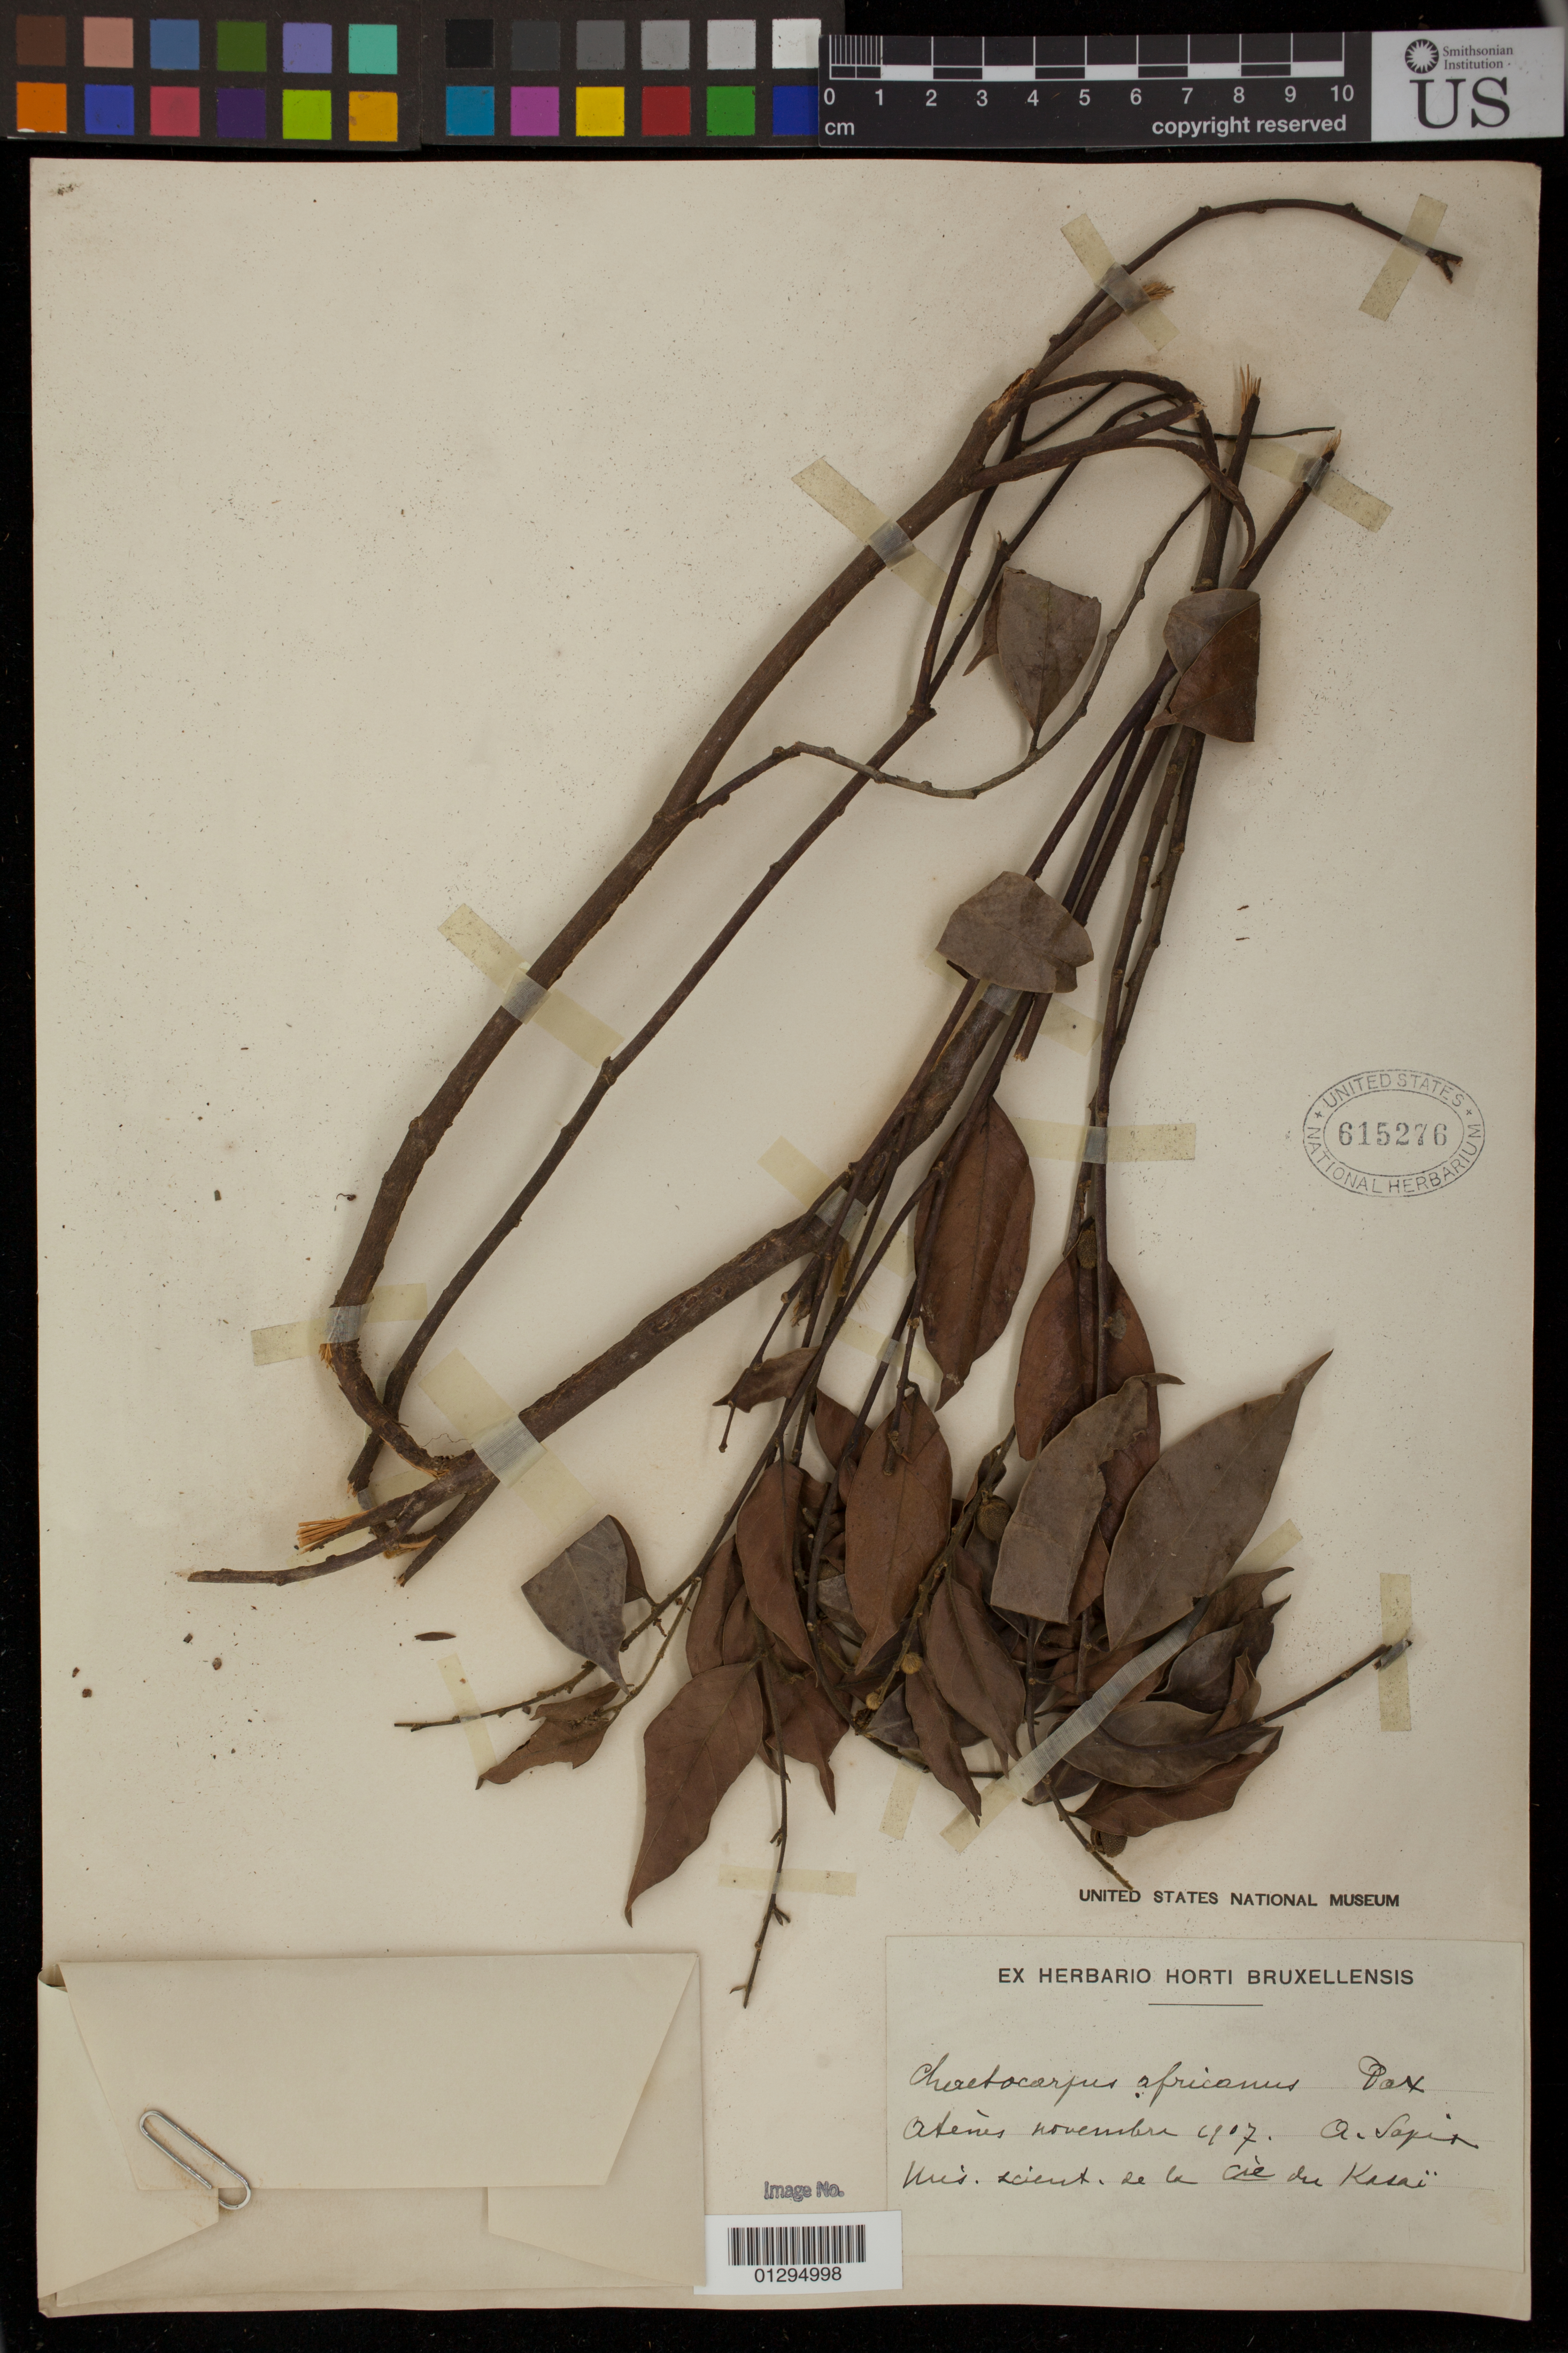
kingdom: Plantae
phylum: Tracheophyta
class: Magnoliopsida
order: Malpighiales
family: Peraceae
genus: Chaetocarpus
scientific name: Chaetocarpus africanus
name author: Pax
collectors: A. Sapin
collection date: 1907-11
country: Congo, Democratic Republic of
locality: Kasai [illegible]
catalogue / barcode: US 615276